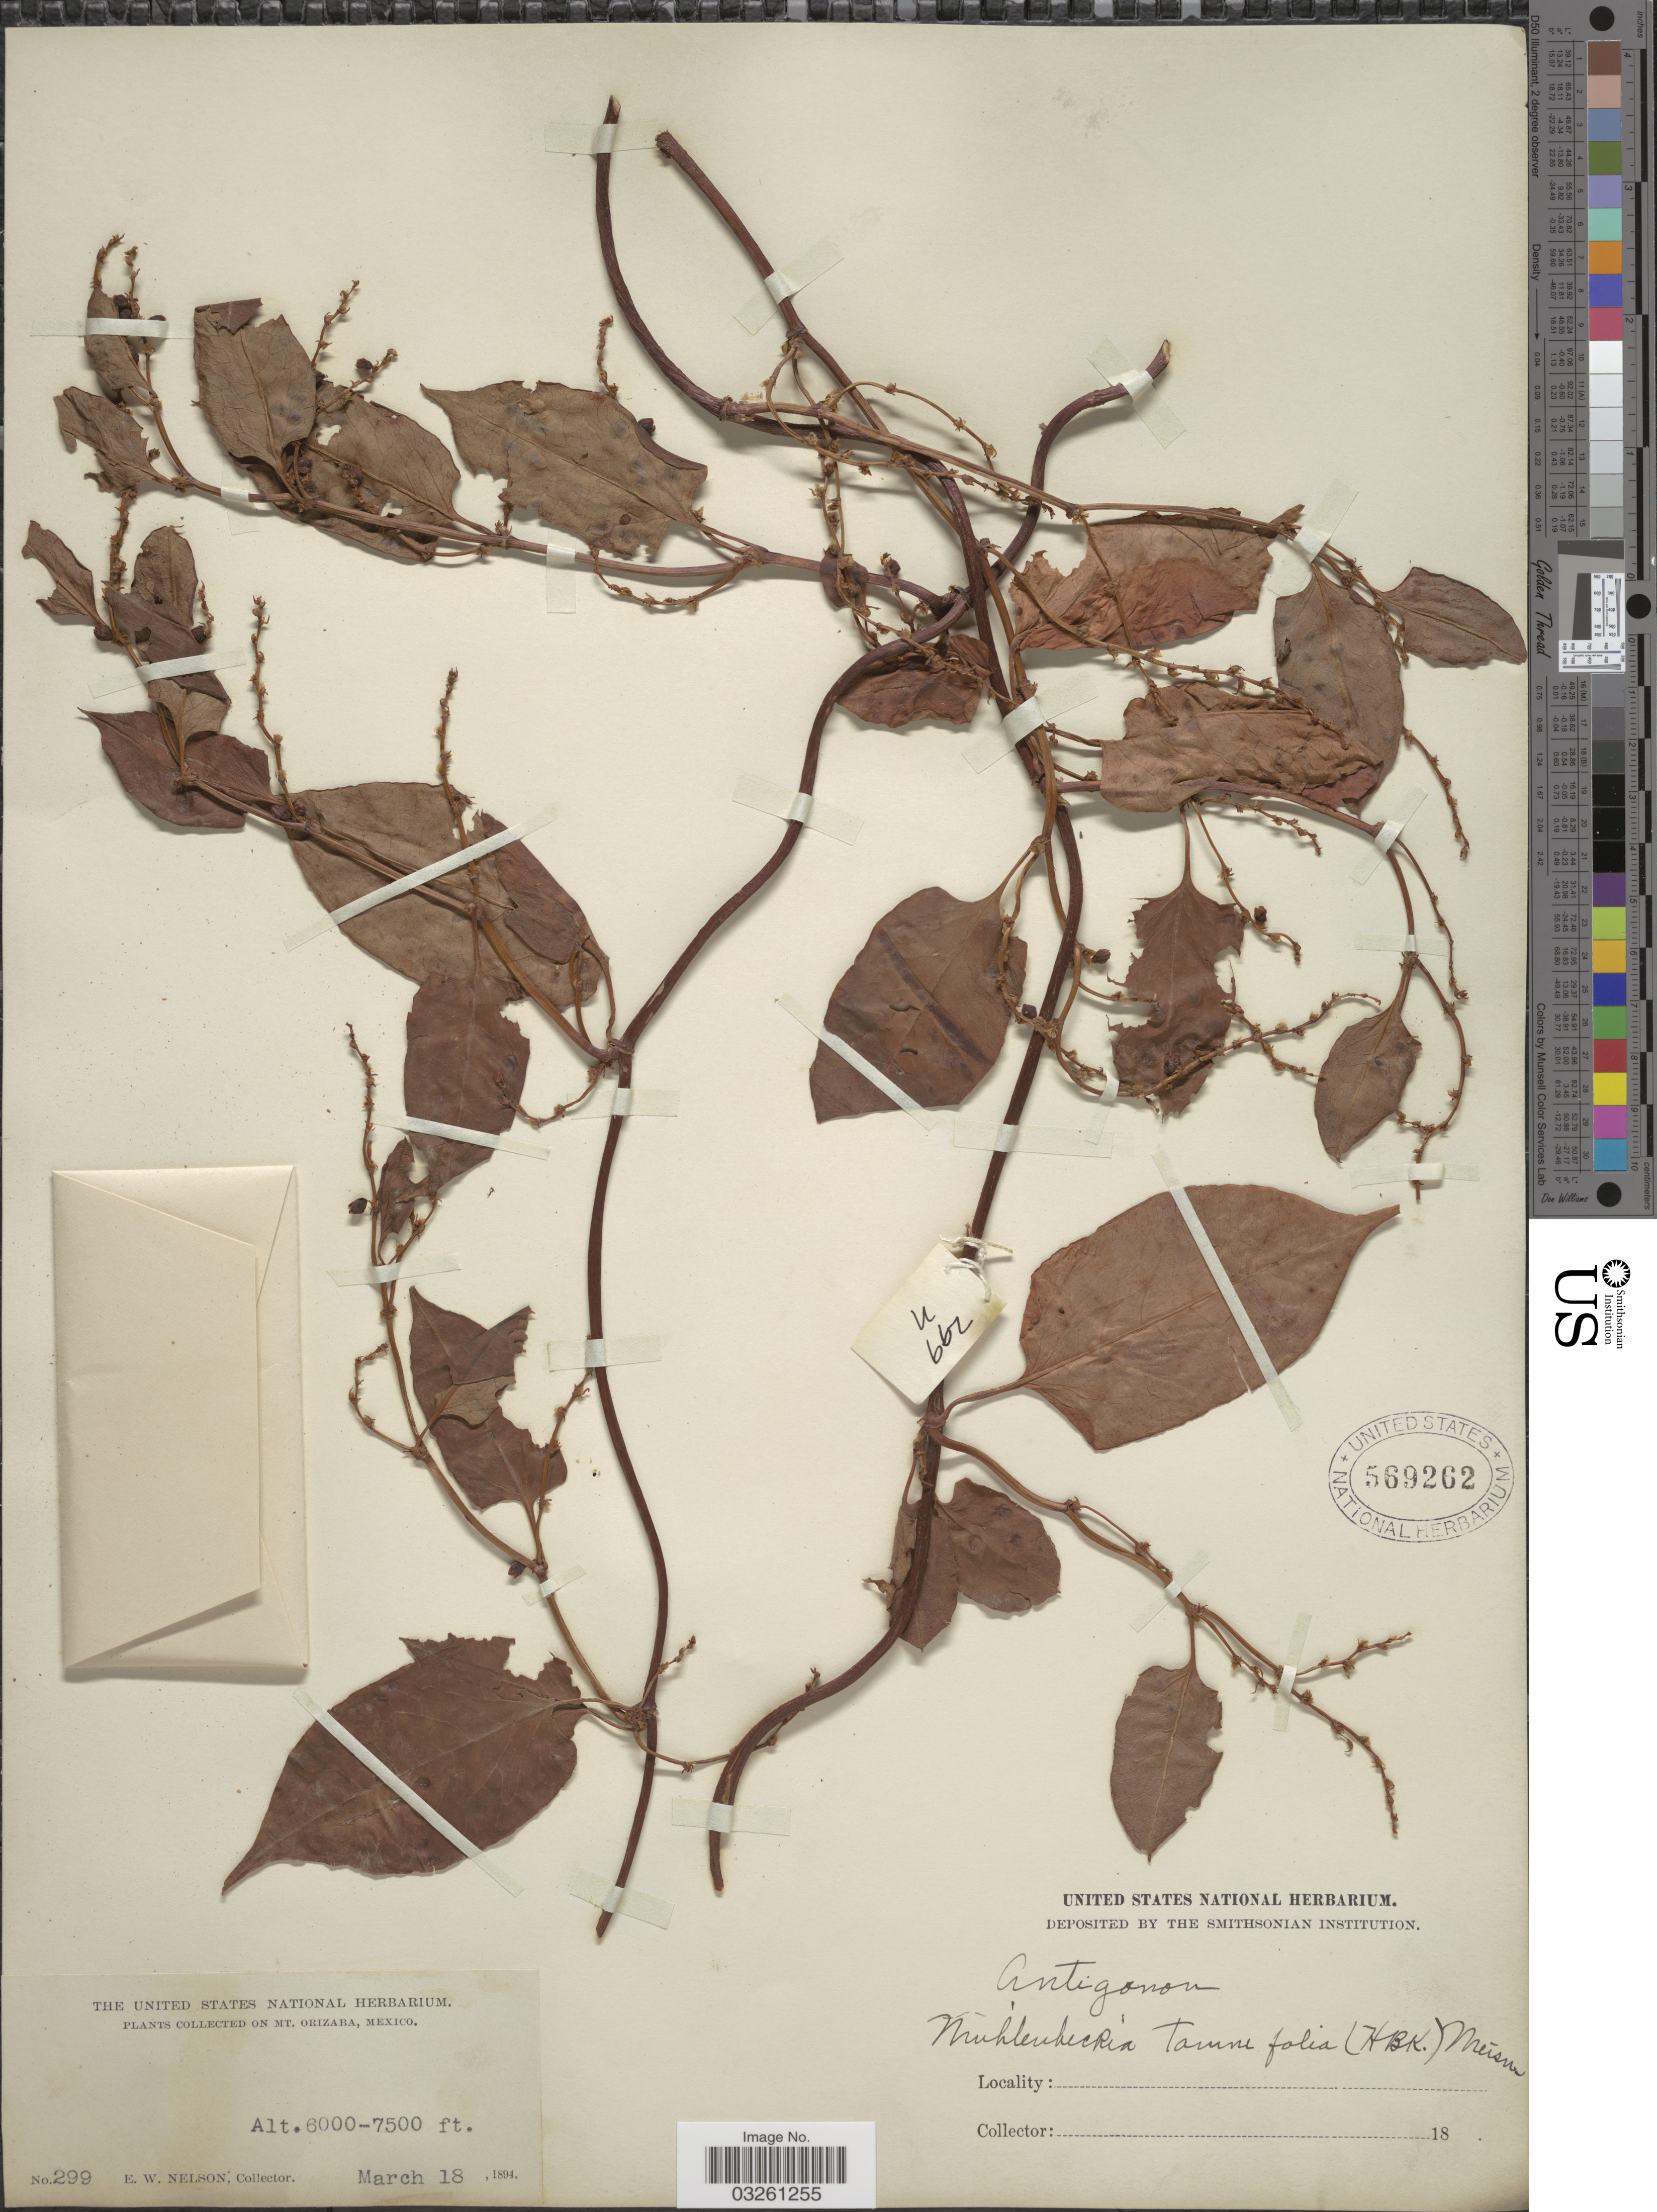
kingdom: Plantae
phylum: Tracheophyta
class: Magnoliopsida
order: Caryophyllales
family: Polygonaceae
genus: Muehlenbeckia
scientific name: Muehlenbeckia tamnifolia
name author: (Kunth) Meisn.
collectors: E. W. Nelson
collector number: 299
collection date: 1894-03-18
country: Mexico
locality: Mt. Orizaba.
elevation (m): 1829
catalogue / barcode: US 569262